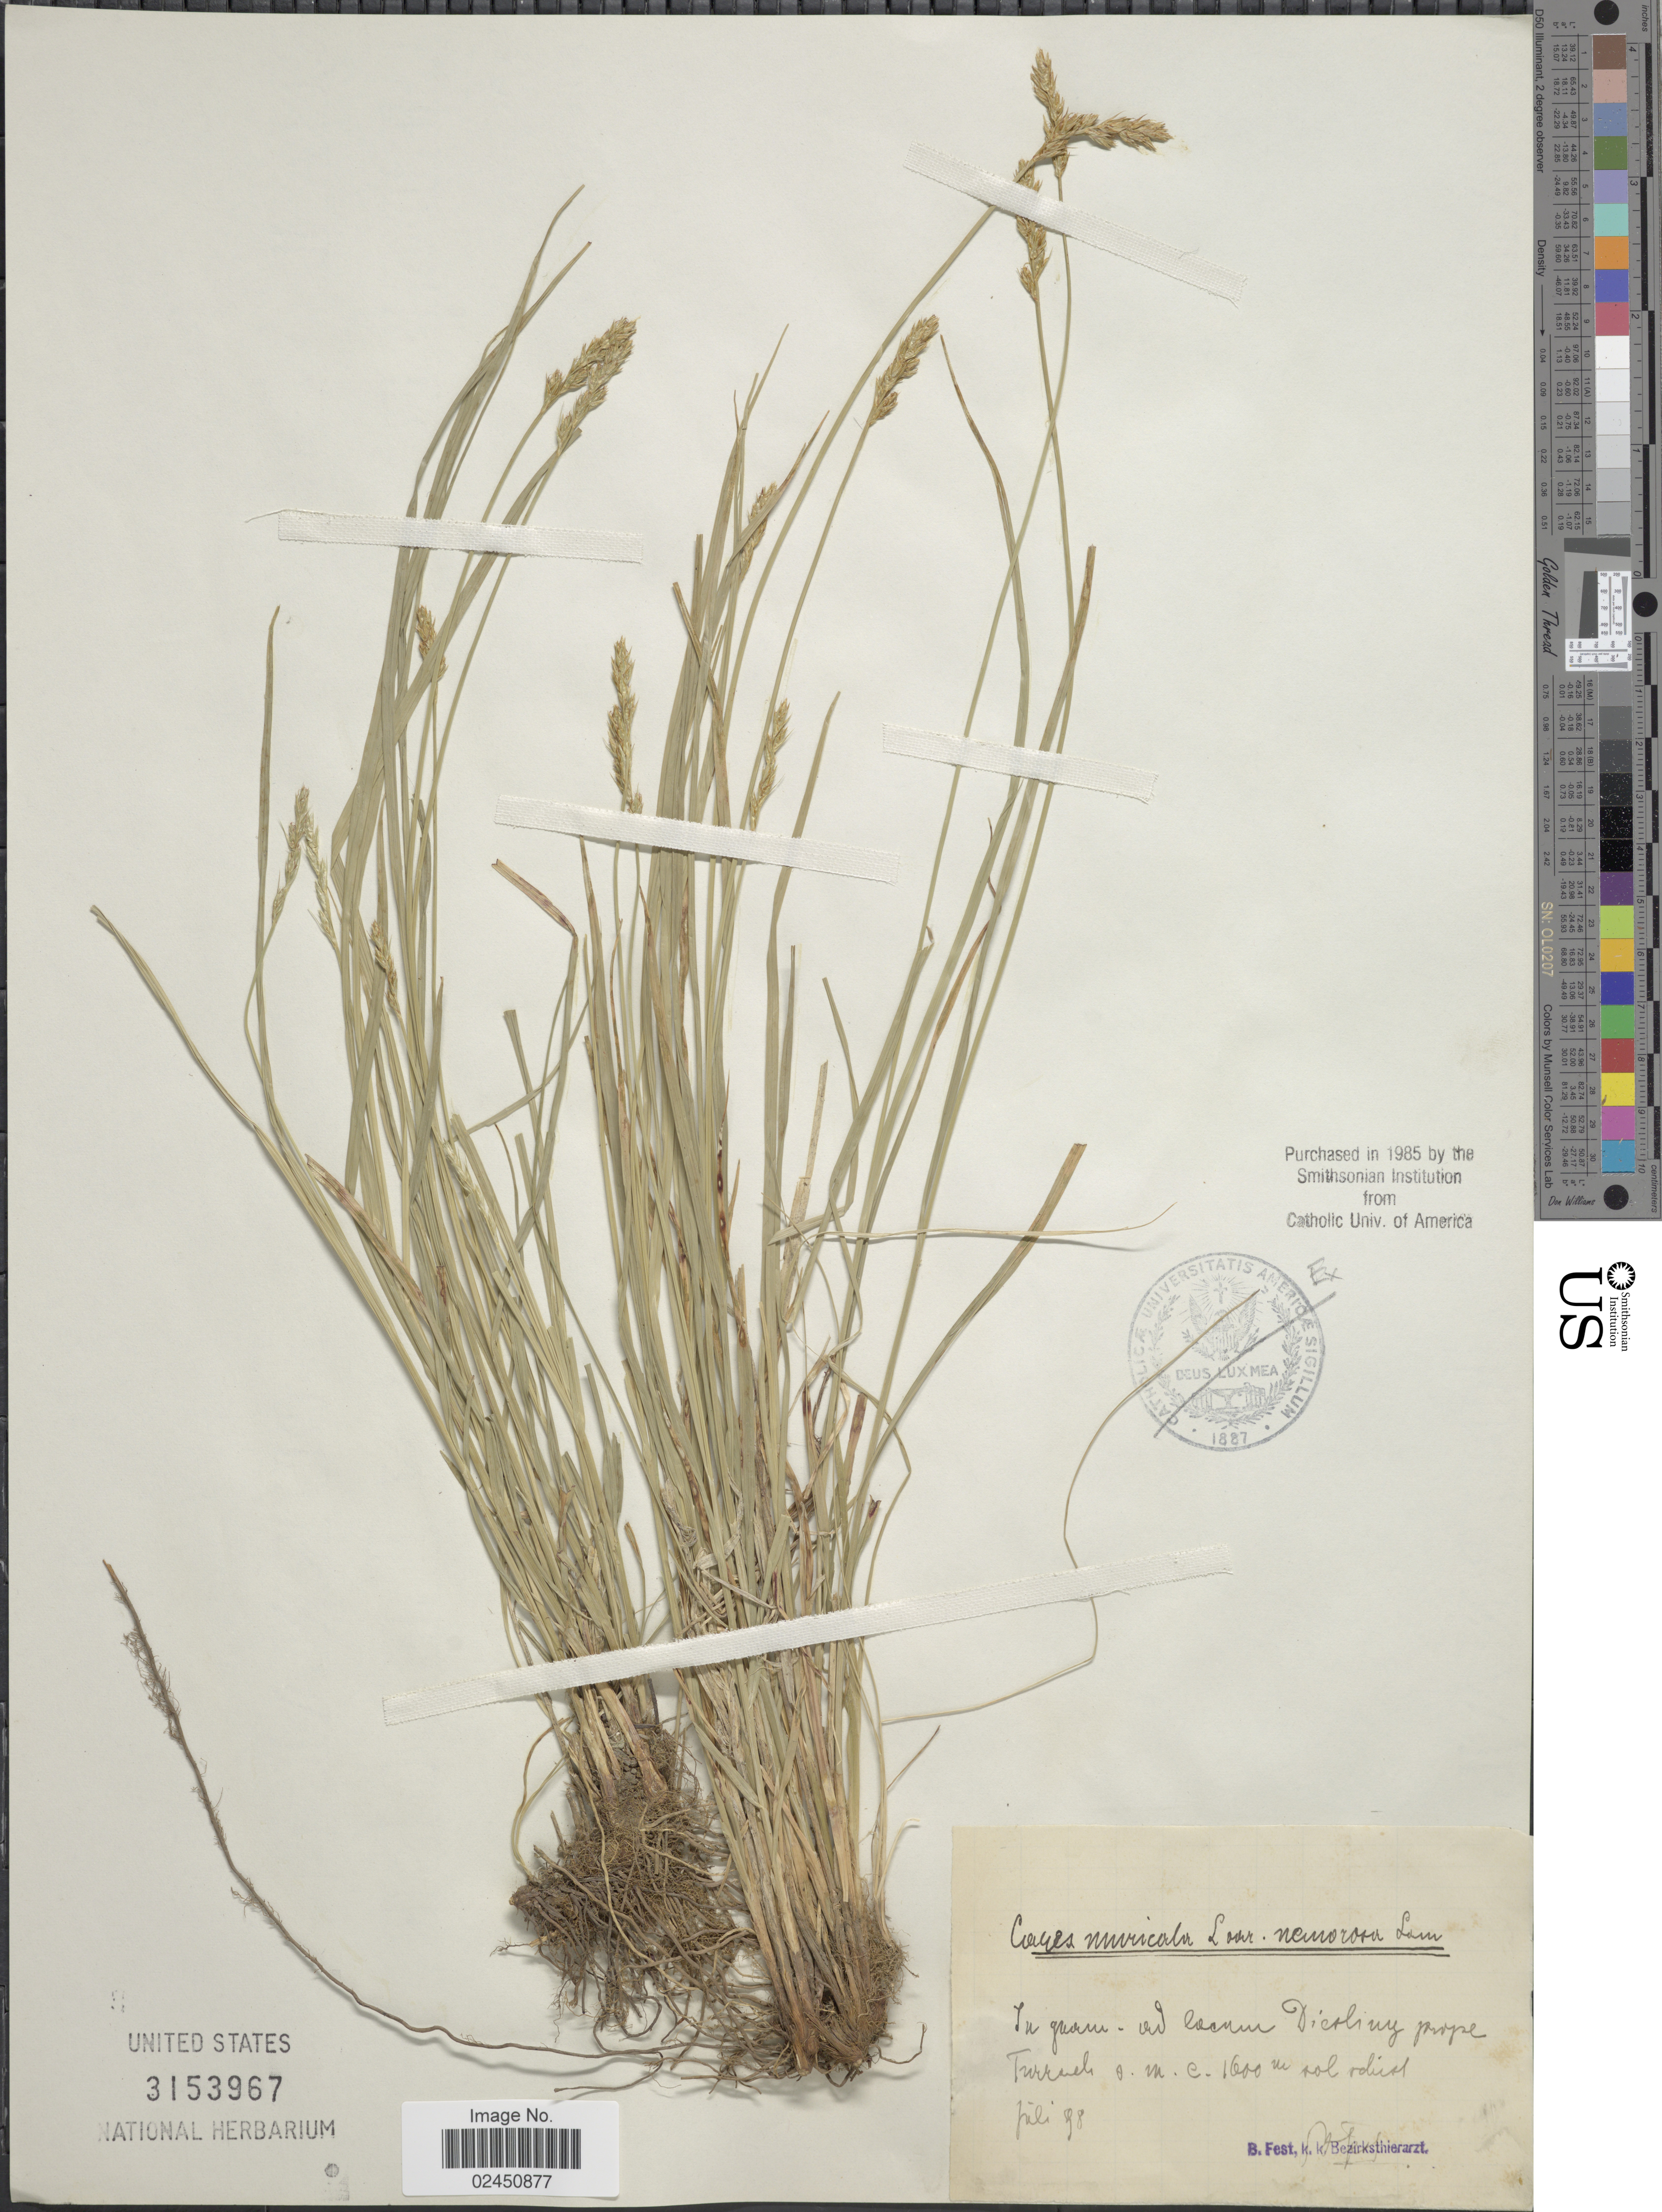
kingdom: Plantae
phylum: Tracheophyta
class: Liliopsida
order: Poales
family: Cyperaceae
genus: Carex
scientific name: Carex muricata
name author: L.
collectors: B. Fest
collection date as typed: Transcribed d/m/y: /7/98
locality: Ad lacum Diesliuy prope Turruels [interpreted]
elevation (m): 1600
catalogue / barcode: US 3153967